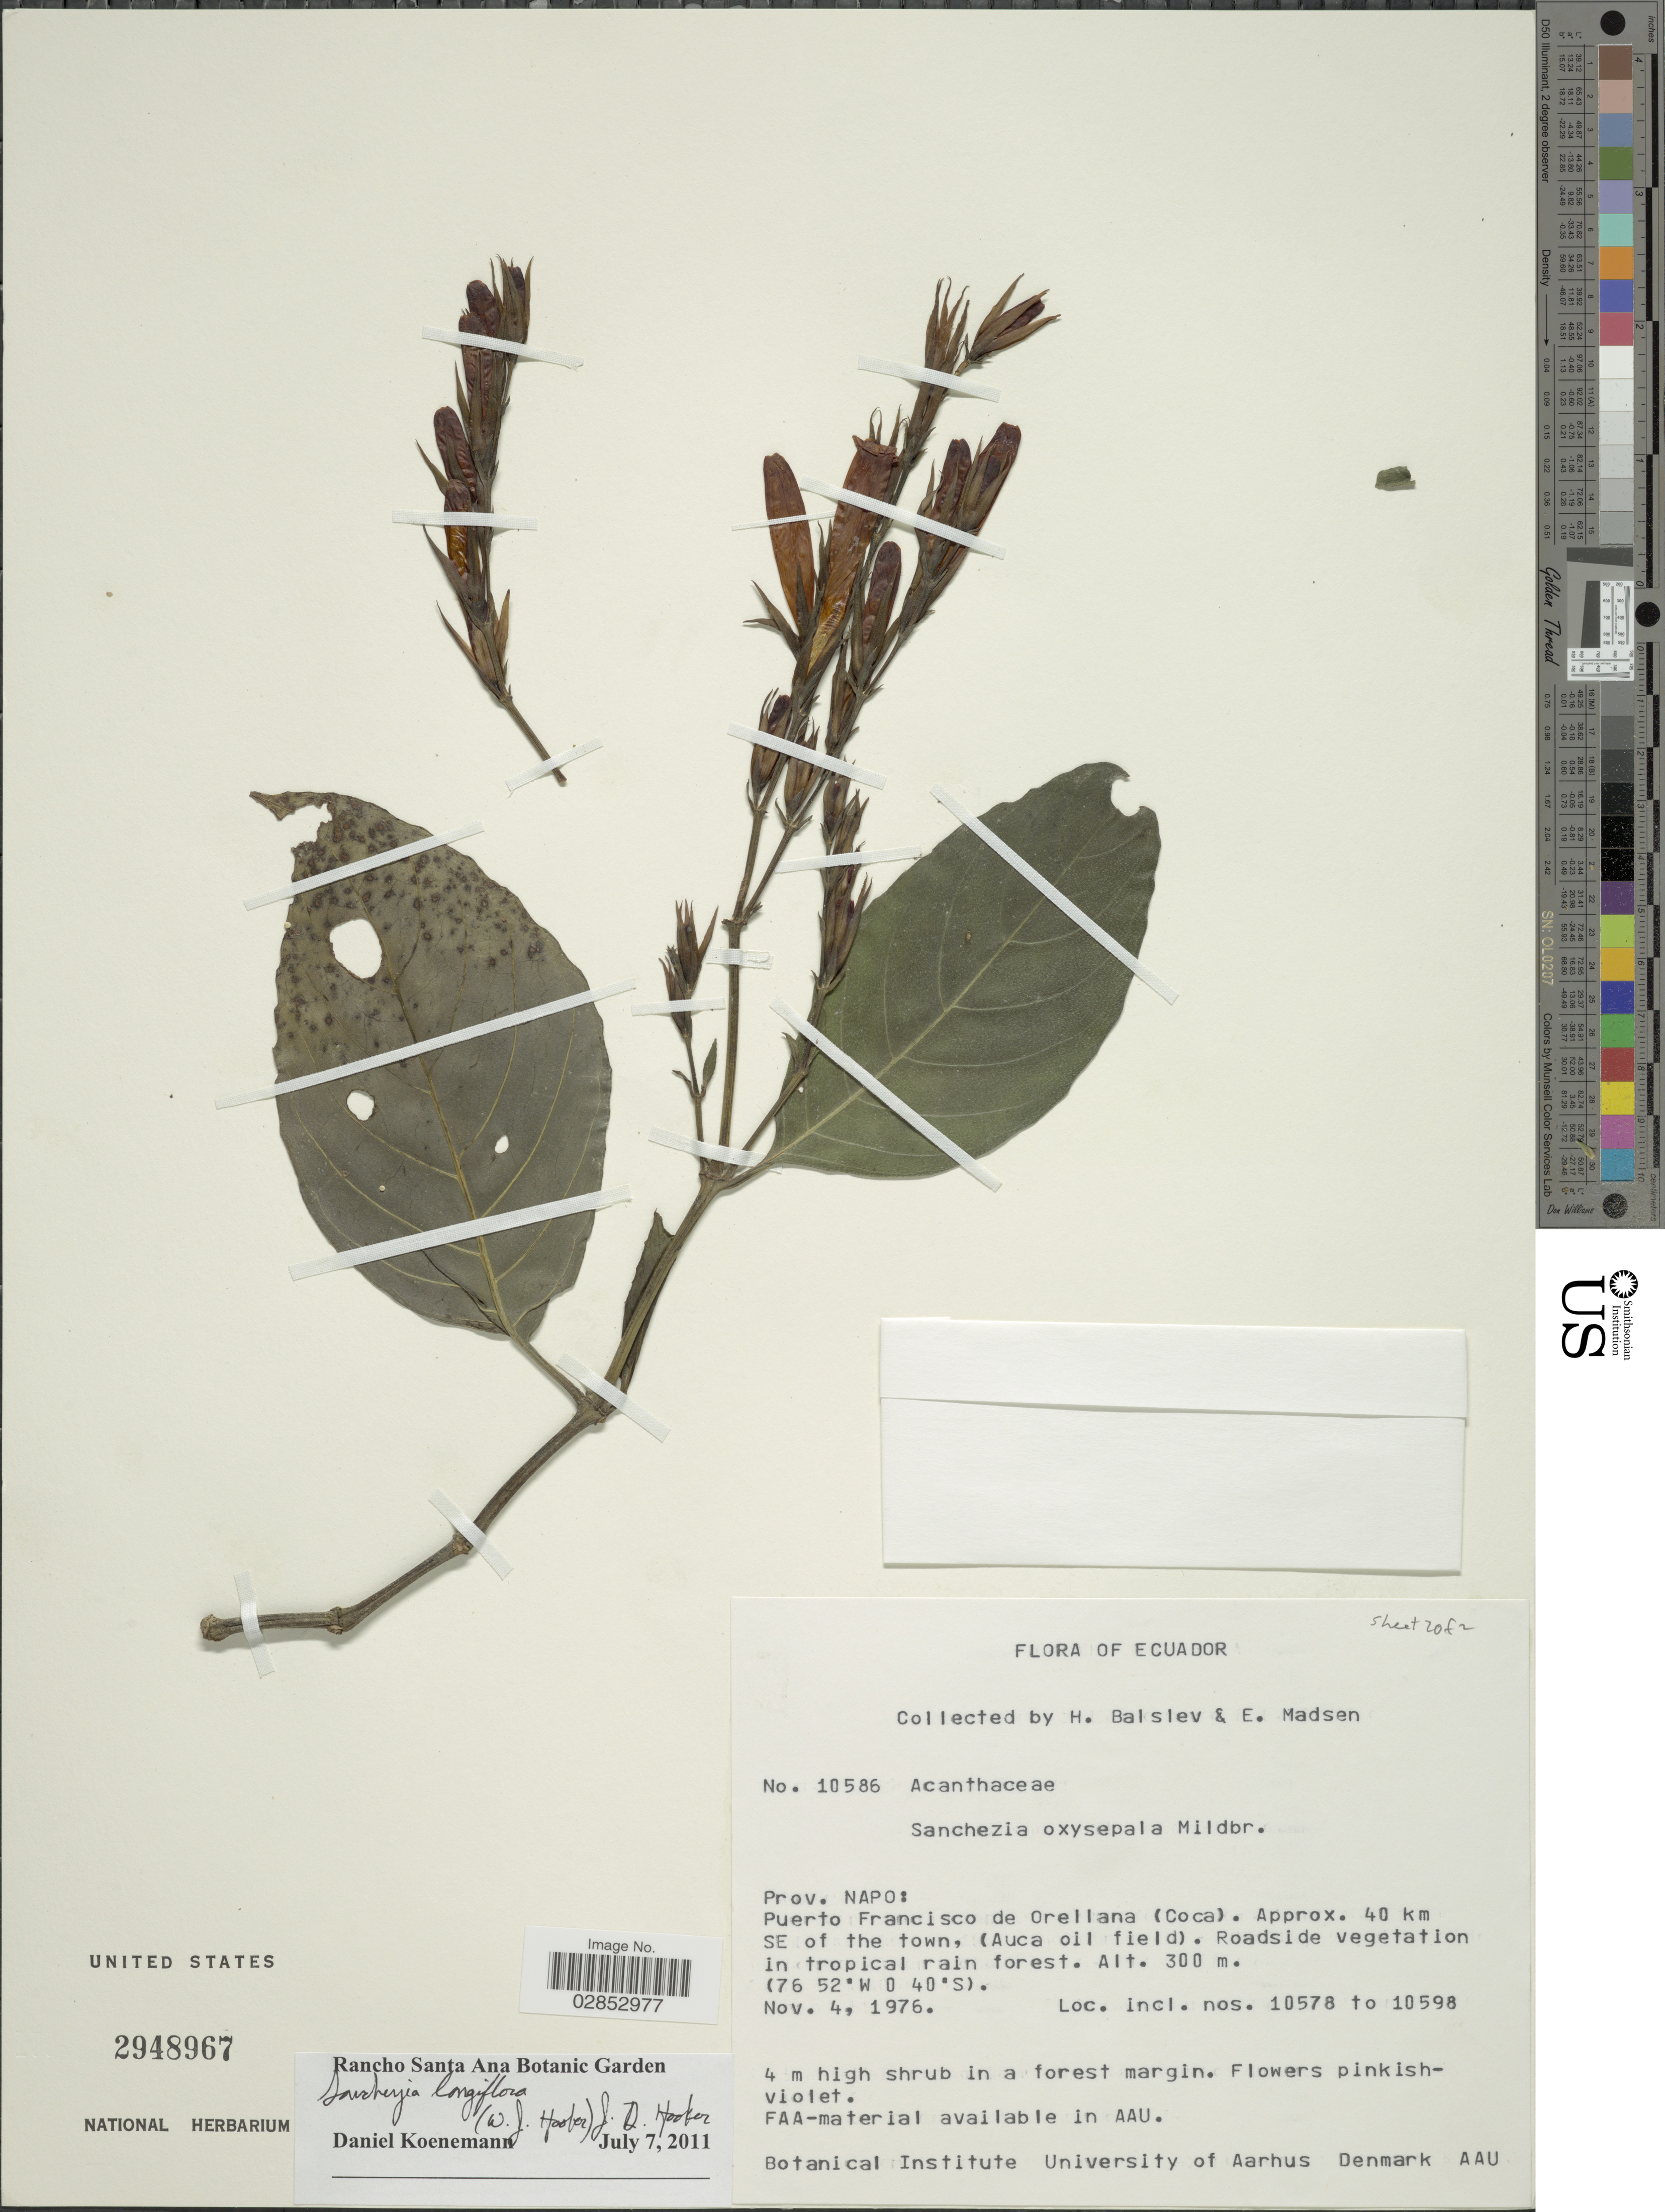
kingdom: Plantae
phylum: Tracheophyta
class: Magnoliopsida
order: Lamiales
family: Acanthaceae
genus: Sanchezia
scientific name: Sanchezia longiflora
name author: (Hook. f.) Hook. f. ex Planch.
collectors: H. Balslev & E. Madsen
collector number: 10586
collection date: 1976-11-04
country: Ecuador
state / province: Napo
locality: Puerto Francisco de Orellana (Coca). Approx. 40 km SE of the town, (Auca oil field).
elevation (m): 300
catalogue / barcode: US 2948967